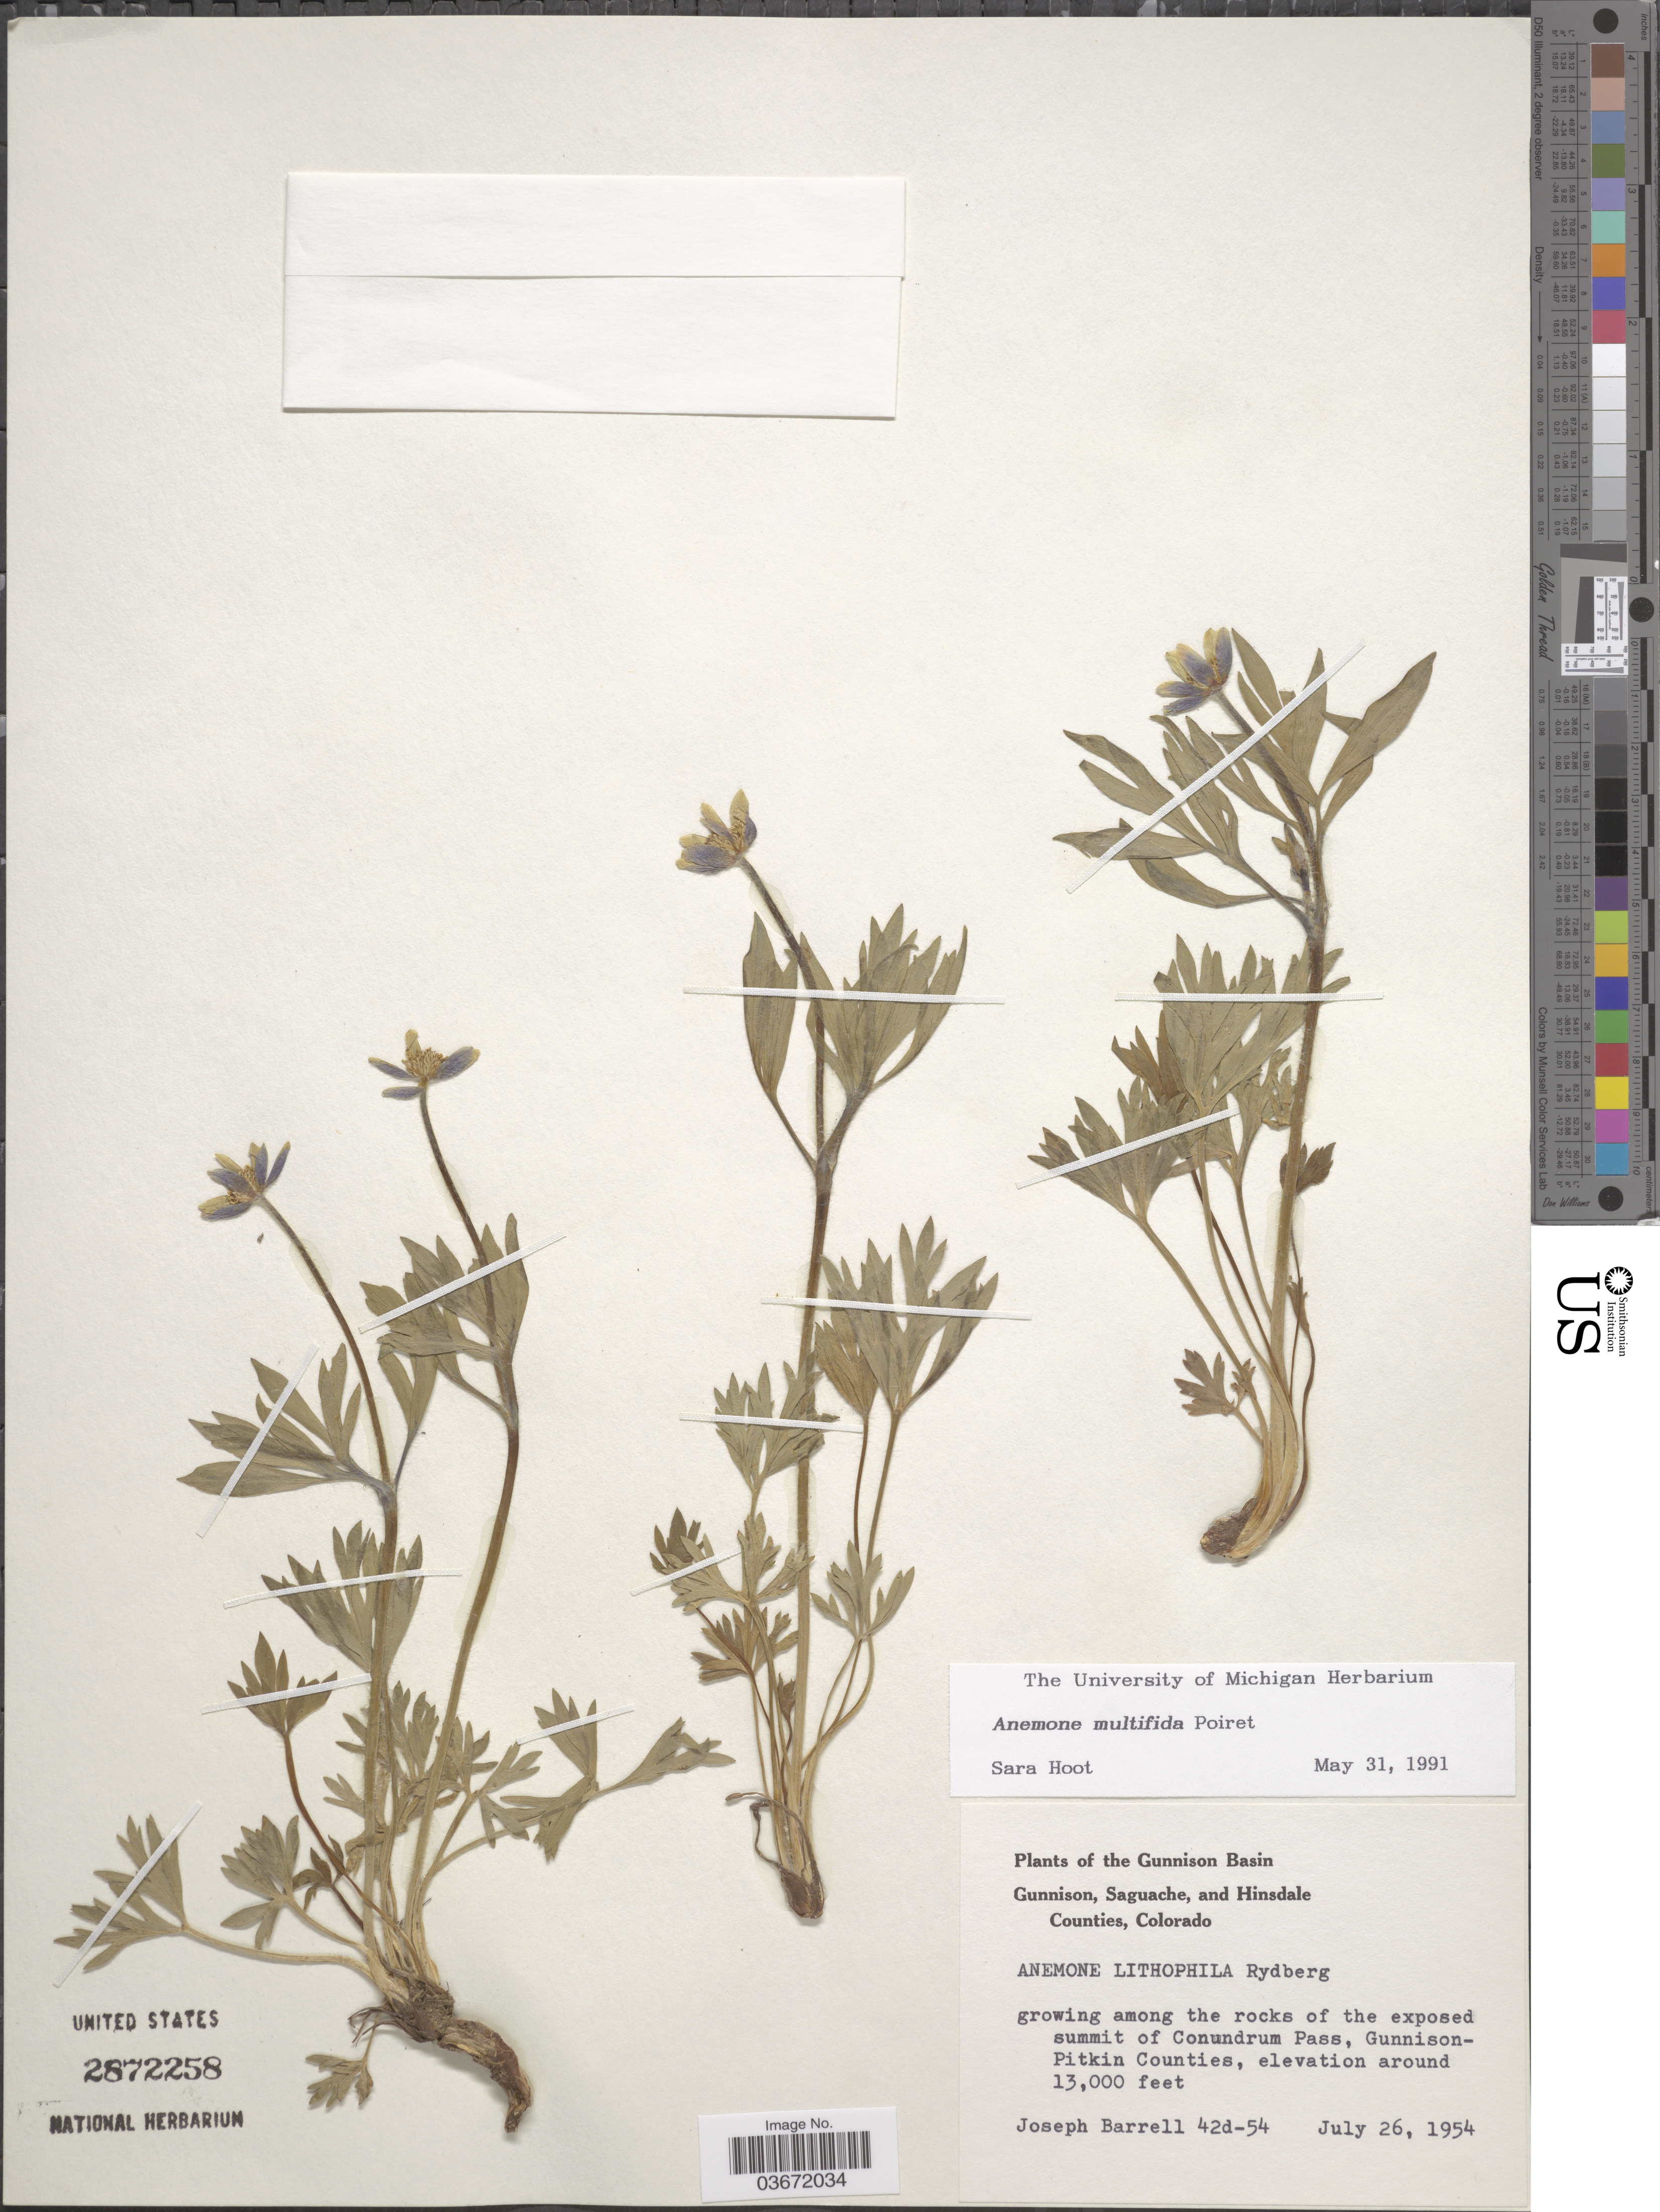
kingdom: Plantae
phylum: Tracheophyta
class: Magnoliopsida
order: Ranunculales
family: Ranunculaceae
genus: Anemone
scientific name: Anemone lithophila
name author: Rydb.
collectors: J. Barrell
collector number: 42d-54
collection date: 1954-07-26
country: United States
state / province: Colorado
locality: The Gunnison Basin. Summit of Conundrum Pass, Gunnison-Pitkin Counties.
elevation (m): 3962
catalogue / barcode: US 2872258